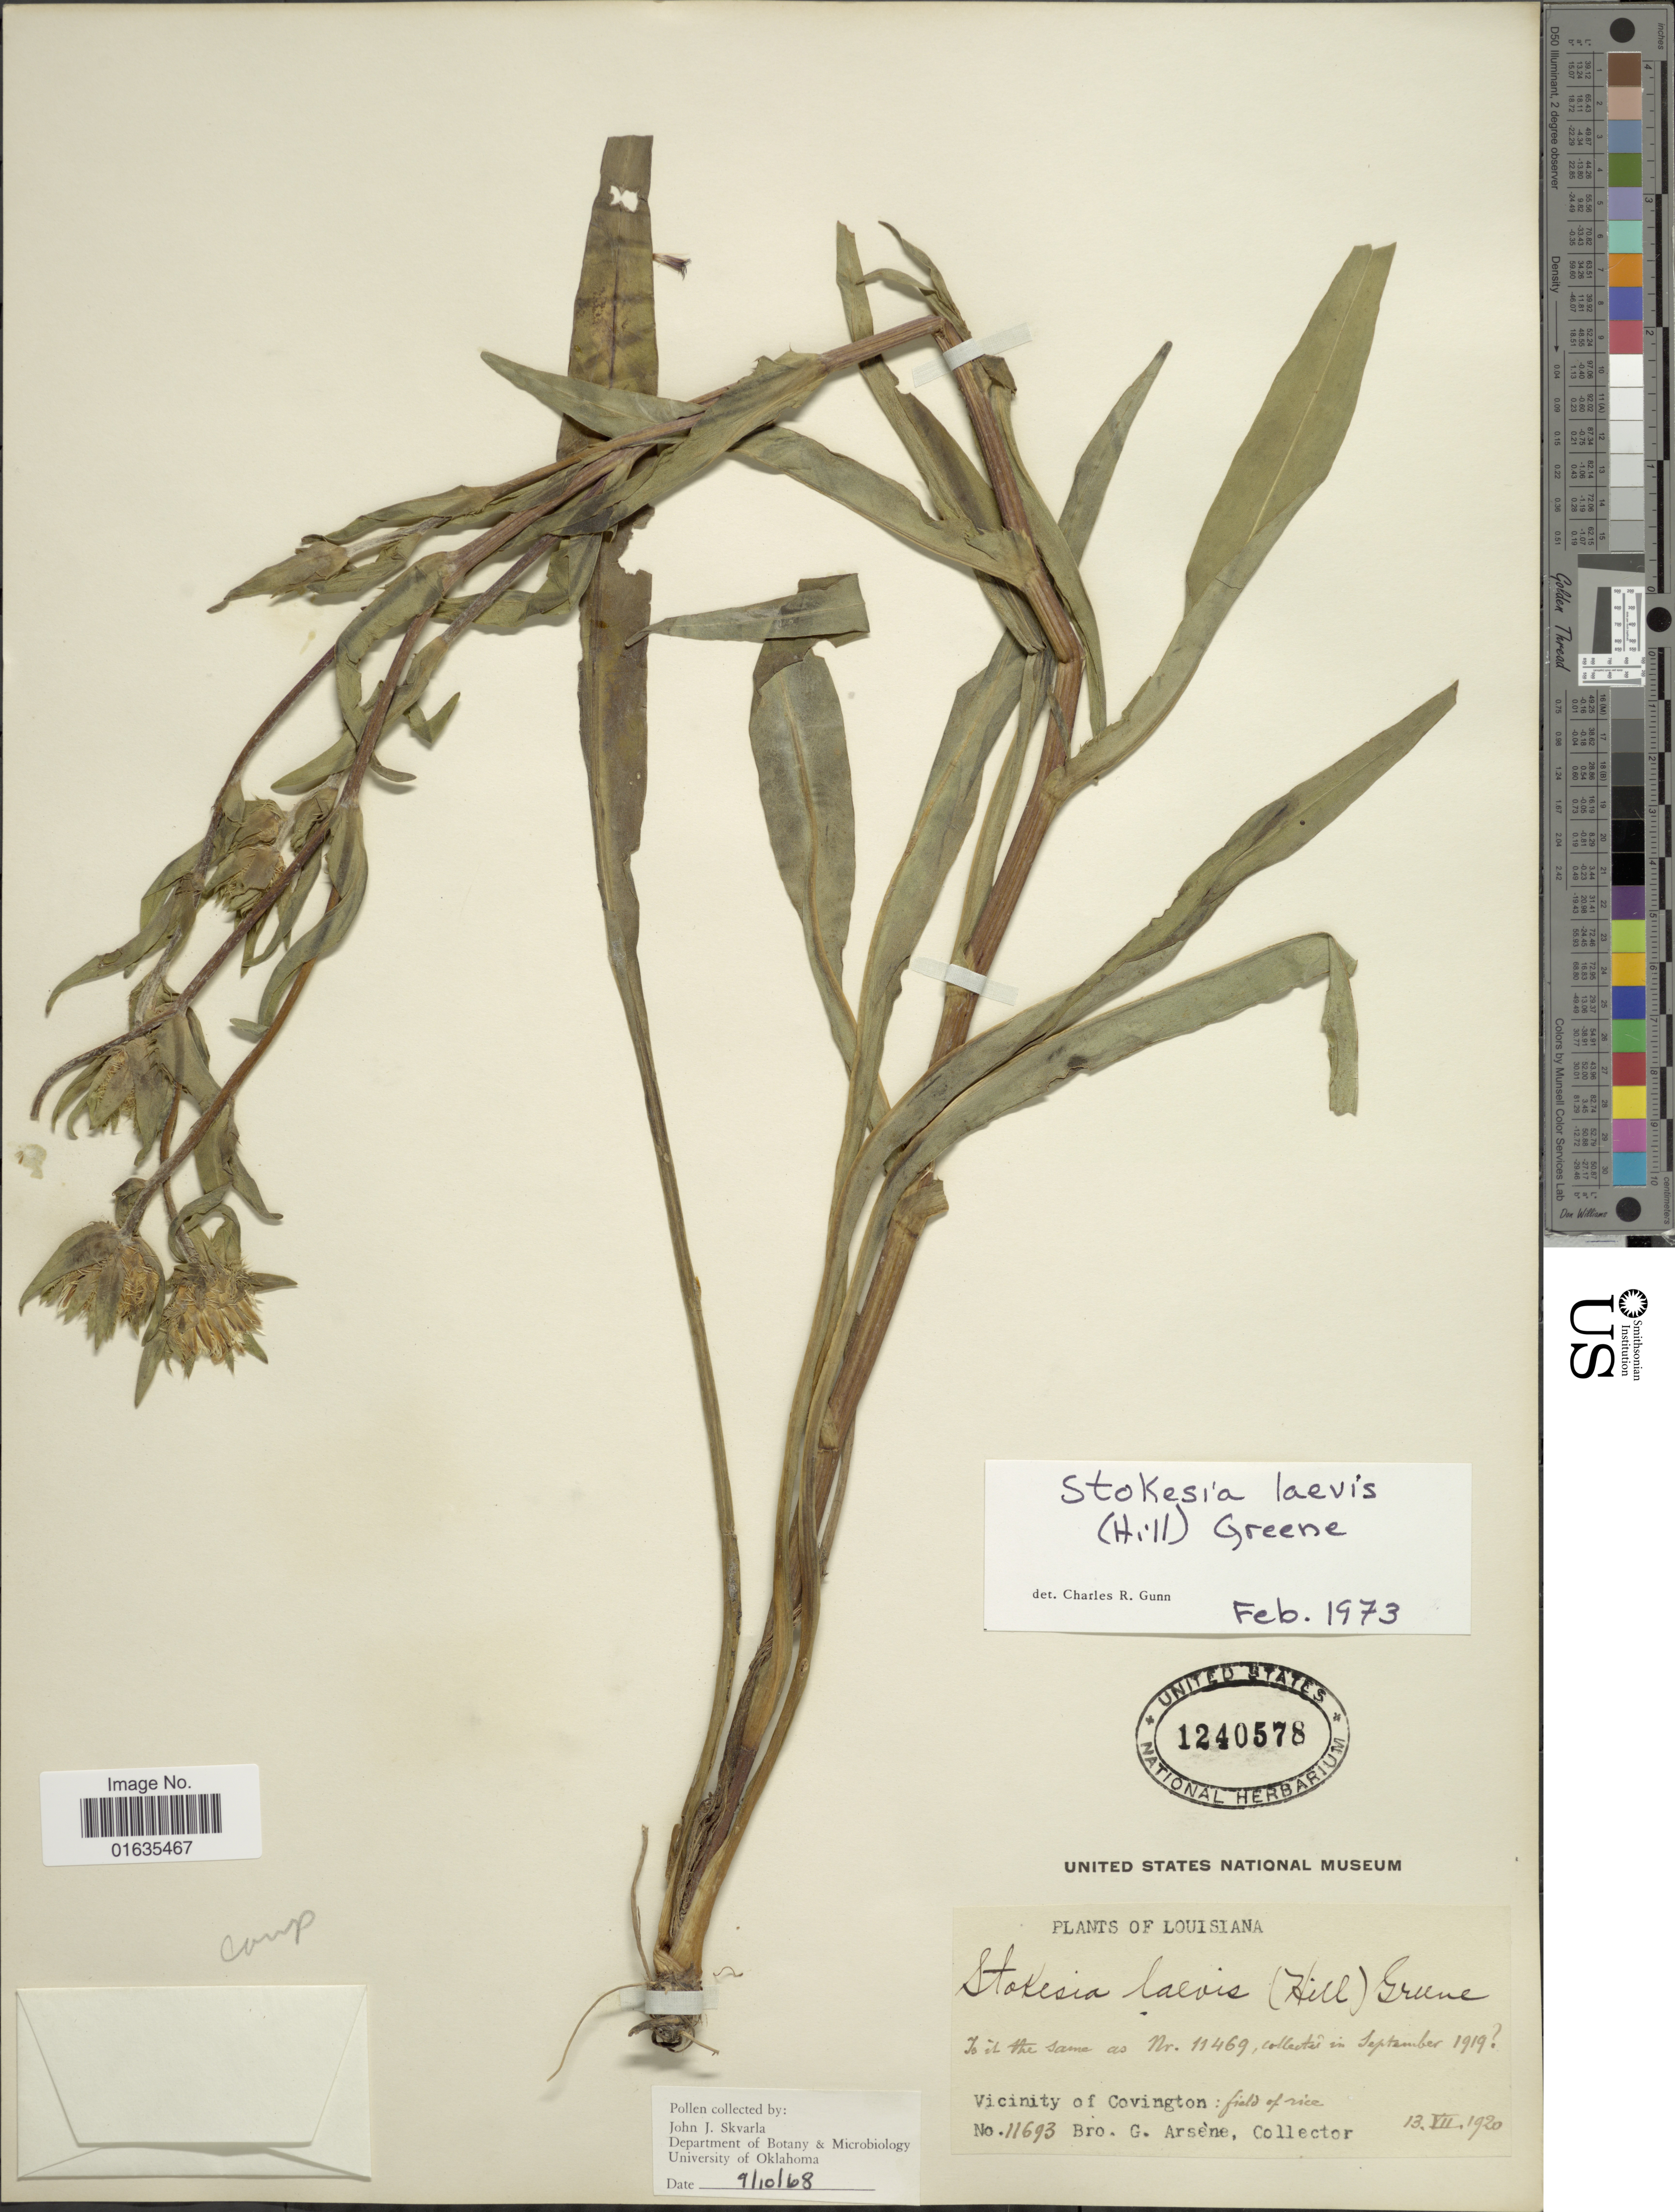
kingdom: Plantae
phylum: Tracheophyta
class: Magnoliopsida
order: Asterales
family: Asteraceae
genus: Stokesia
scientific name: Stokesia laevis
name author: (Hill) Greene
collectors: Bro. G. Arsène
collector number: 11693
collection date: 1920-07-13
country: United States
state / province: Louisiana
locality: Vicinity of Covington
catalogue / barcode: US 1240578